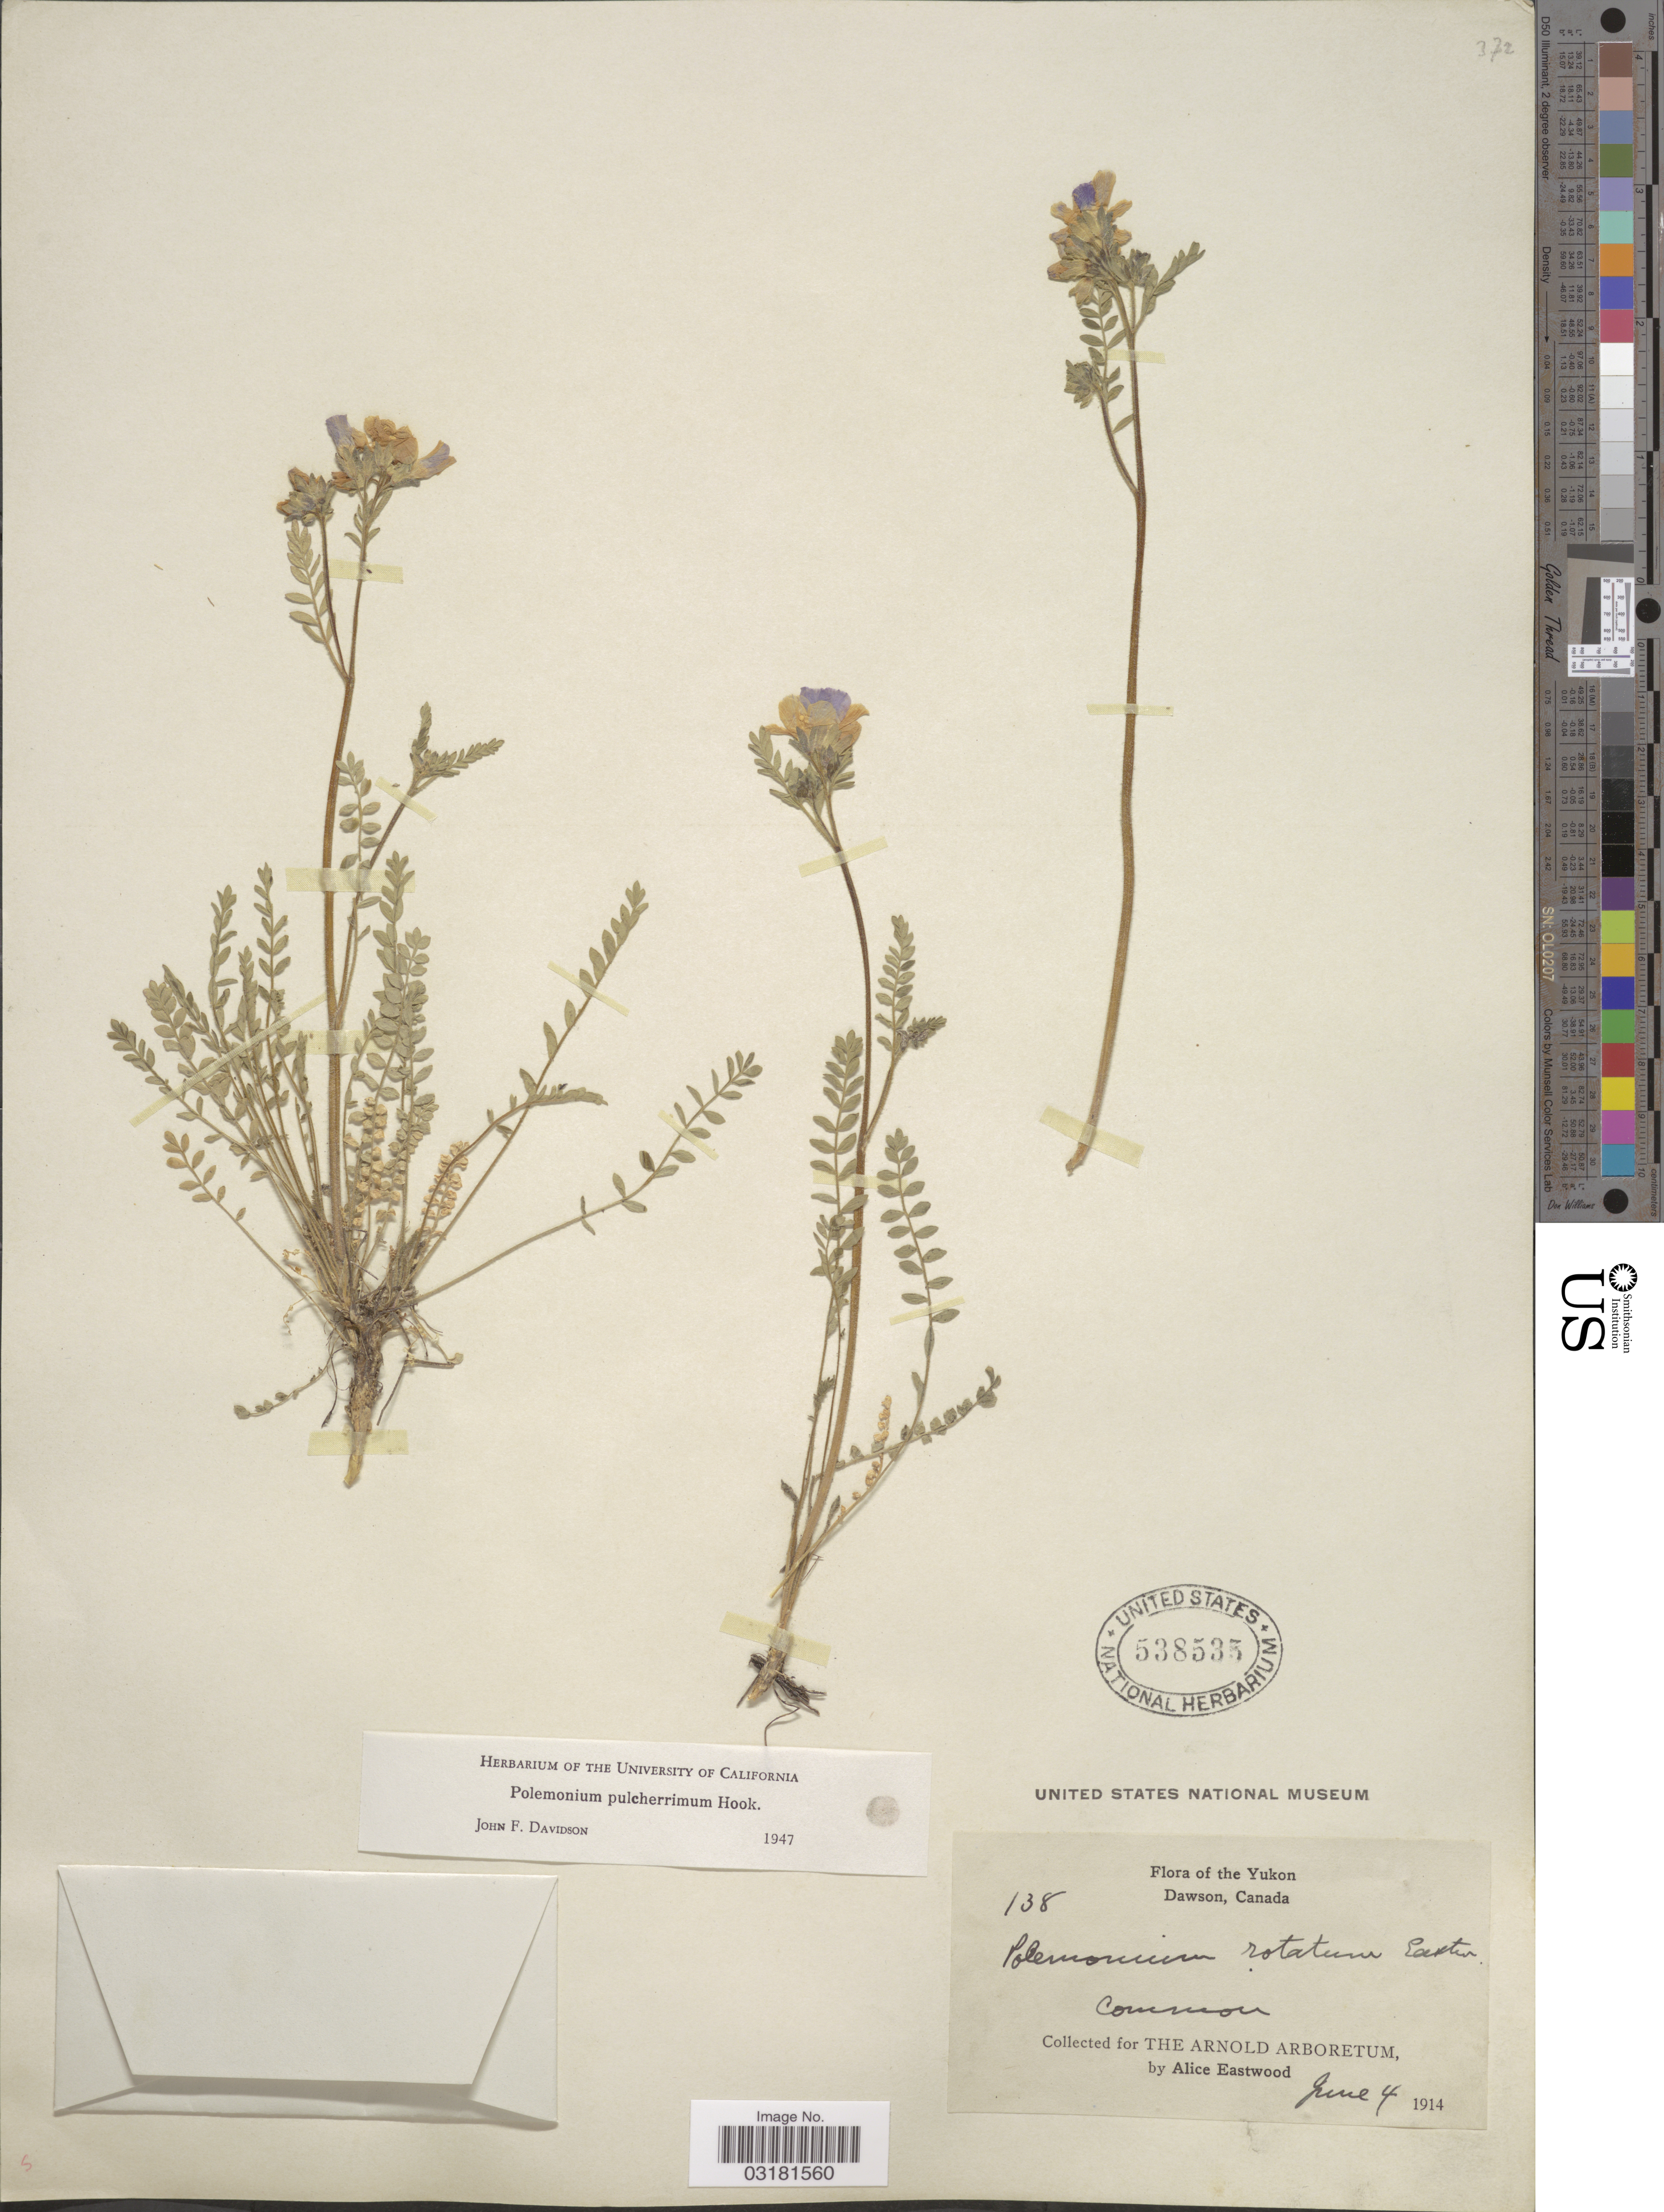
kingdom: Plantae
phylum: Tracheophyta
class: Magnoliopsida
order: Ericales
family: Polemoniaceae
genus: Polemonium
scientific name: Polemonium pulcherrimum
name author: Hook.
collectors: A. Eastwood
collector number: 138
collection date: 1914-06-04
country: Canada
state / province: Yukon Territory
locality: The Yukon, Dawson.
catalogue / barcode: US 538535